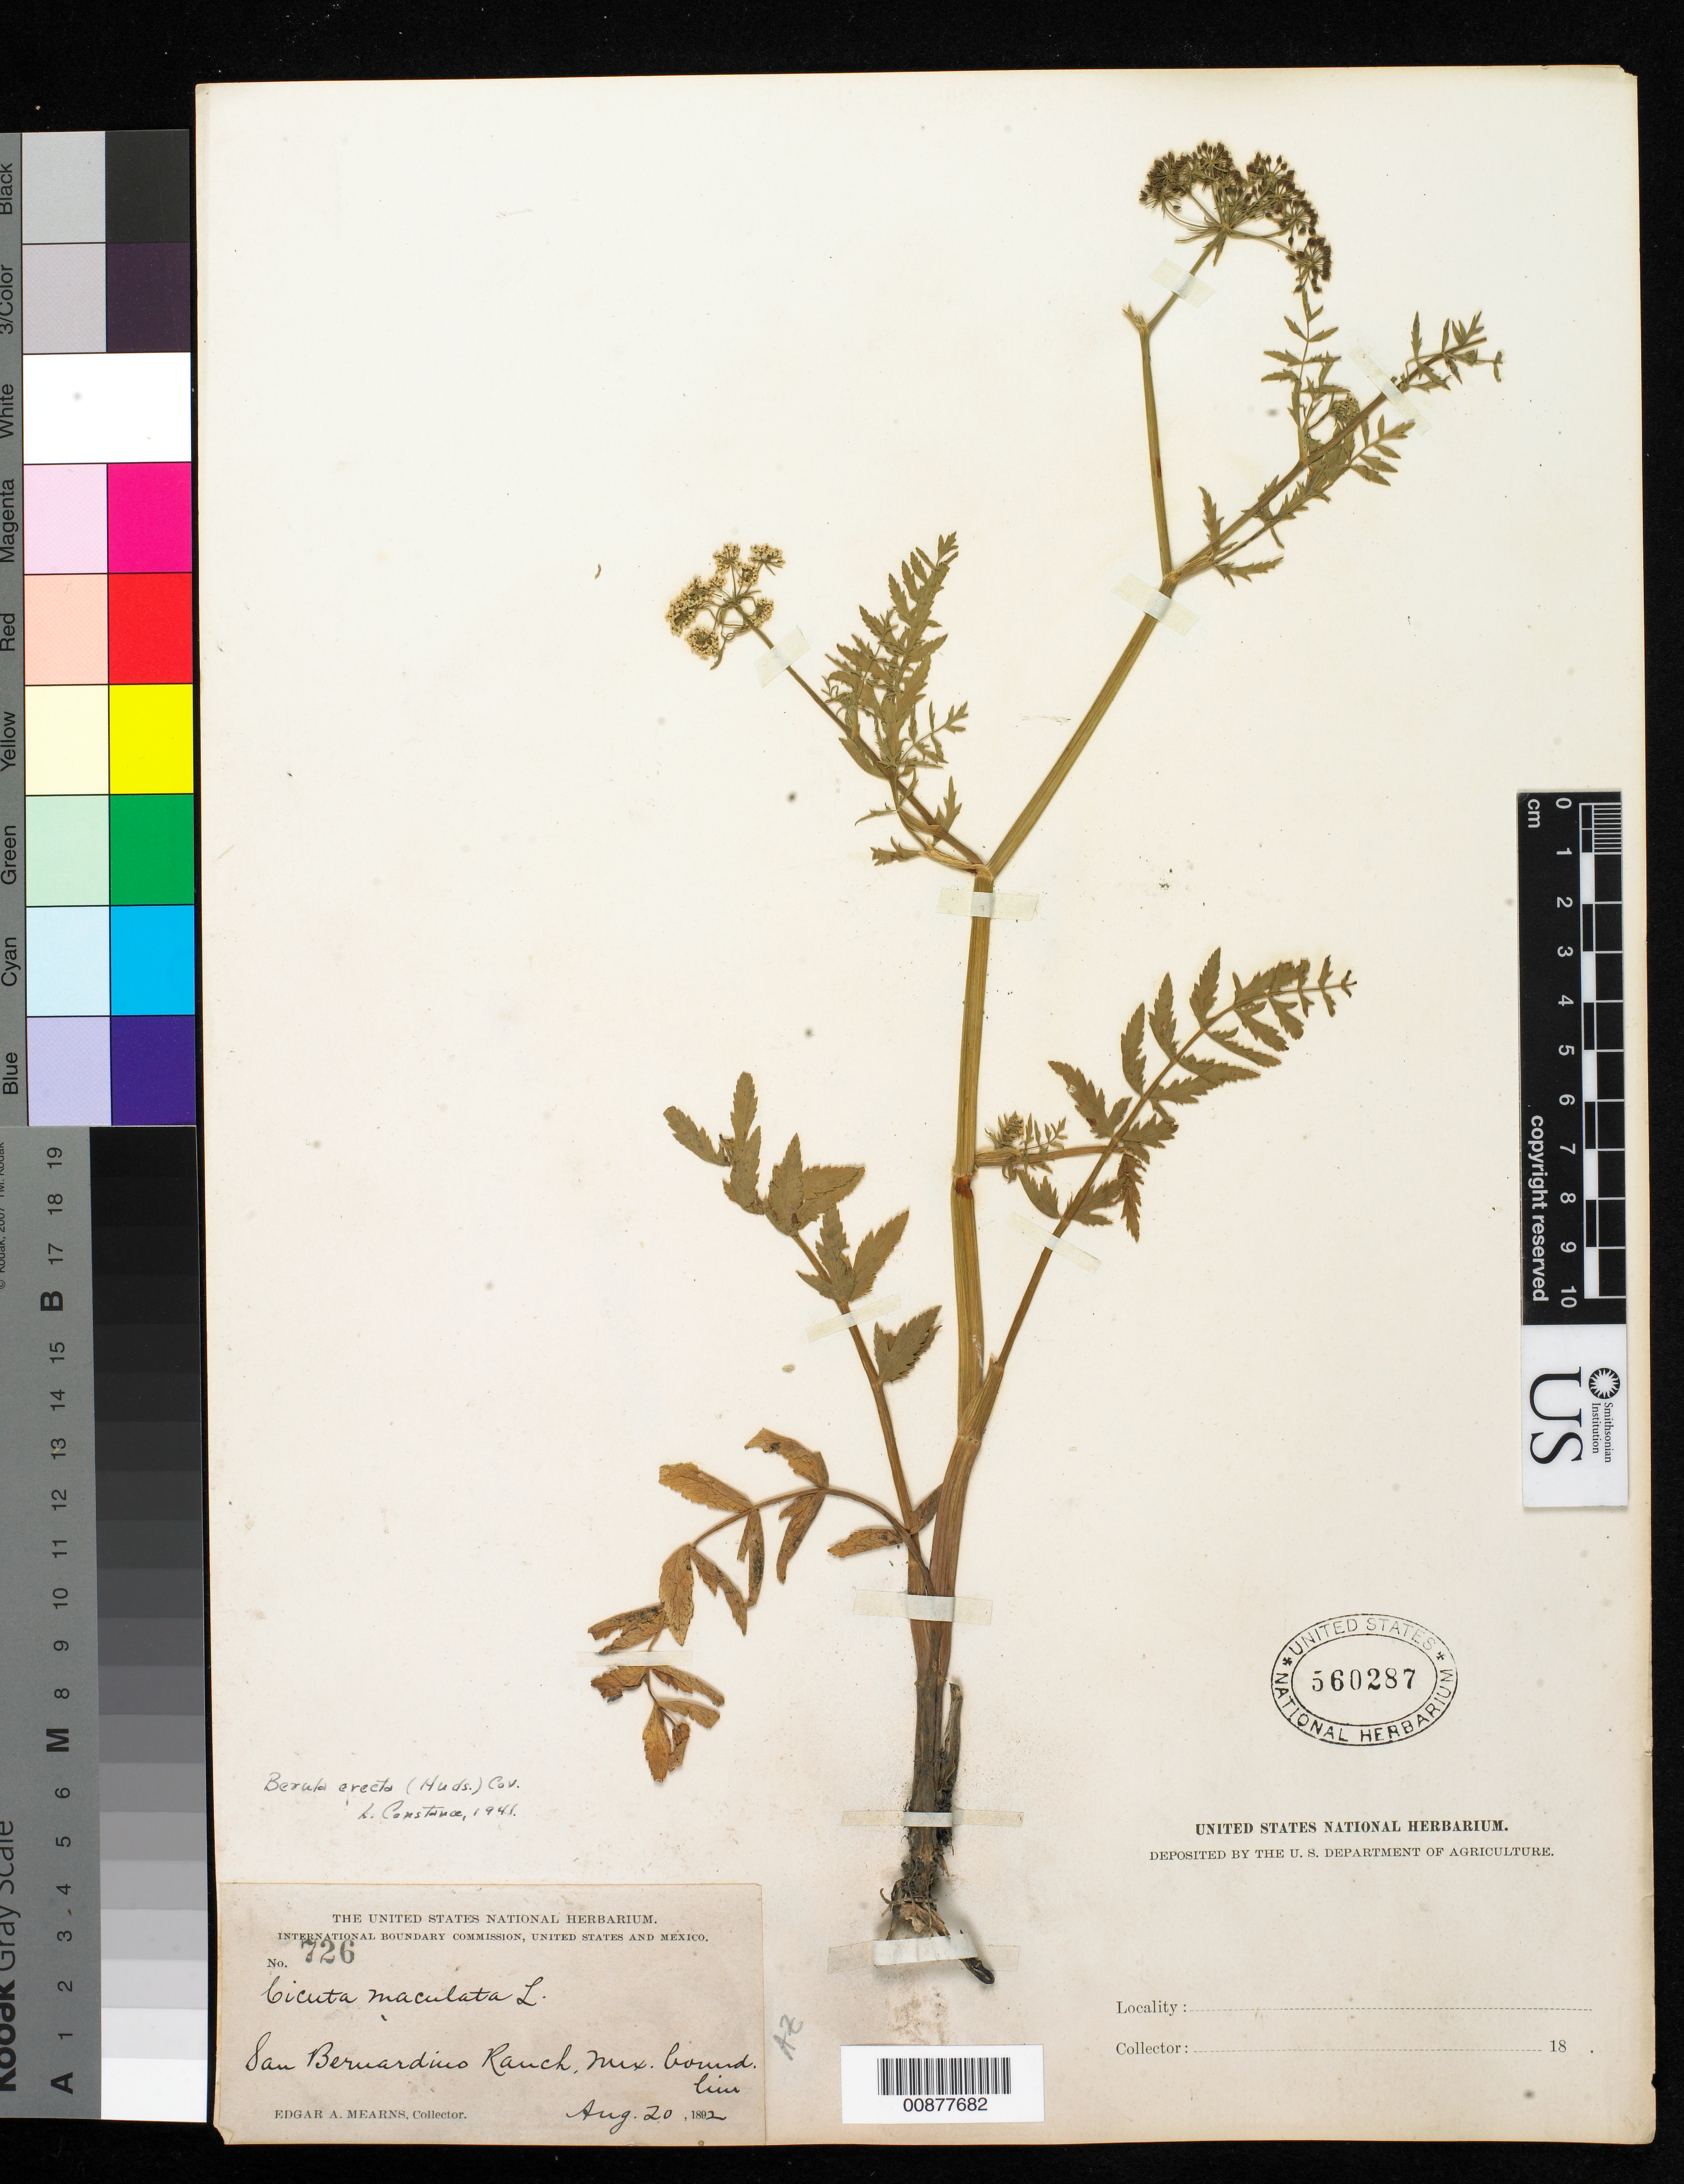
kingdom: Plantae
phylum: Tracheophyta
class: Magnoliopsida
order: Apiales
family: Apiaceae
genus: Berula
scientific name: Berula erecta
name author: (Huds.) Coville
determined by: Constance, L., (UC), University of California Berkeley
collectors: E. A. Mearns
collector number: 726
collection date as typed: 20 Aug 1892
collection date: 1892-08-20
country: United States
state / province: Arizona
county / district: Cochise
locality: San Bernardino Ranch, Mexican Boundary Line.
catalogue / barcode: US 560287